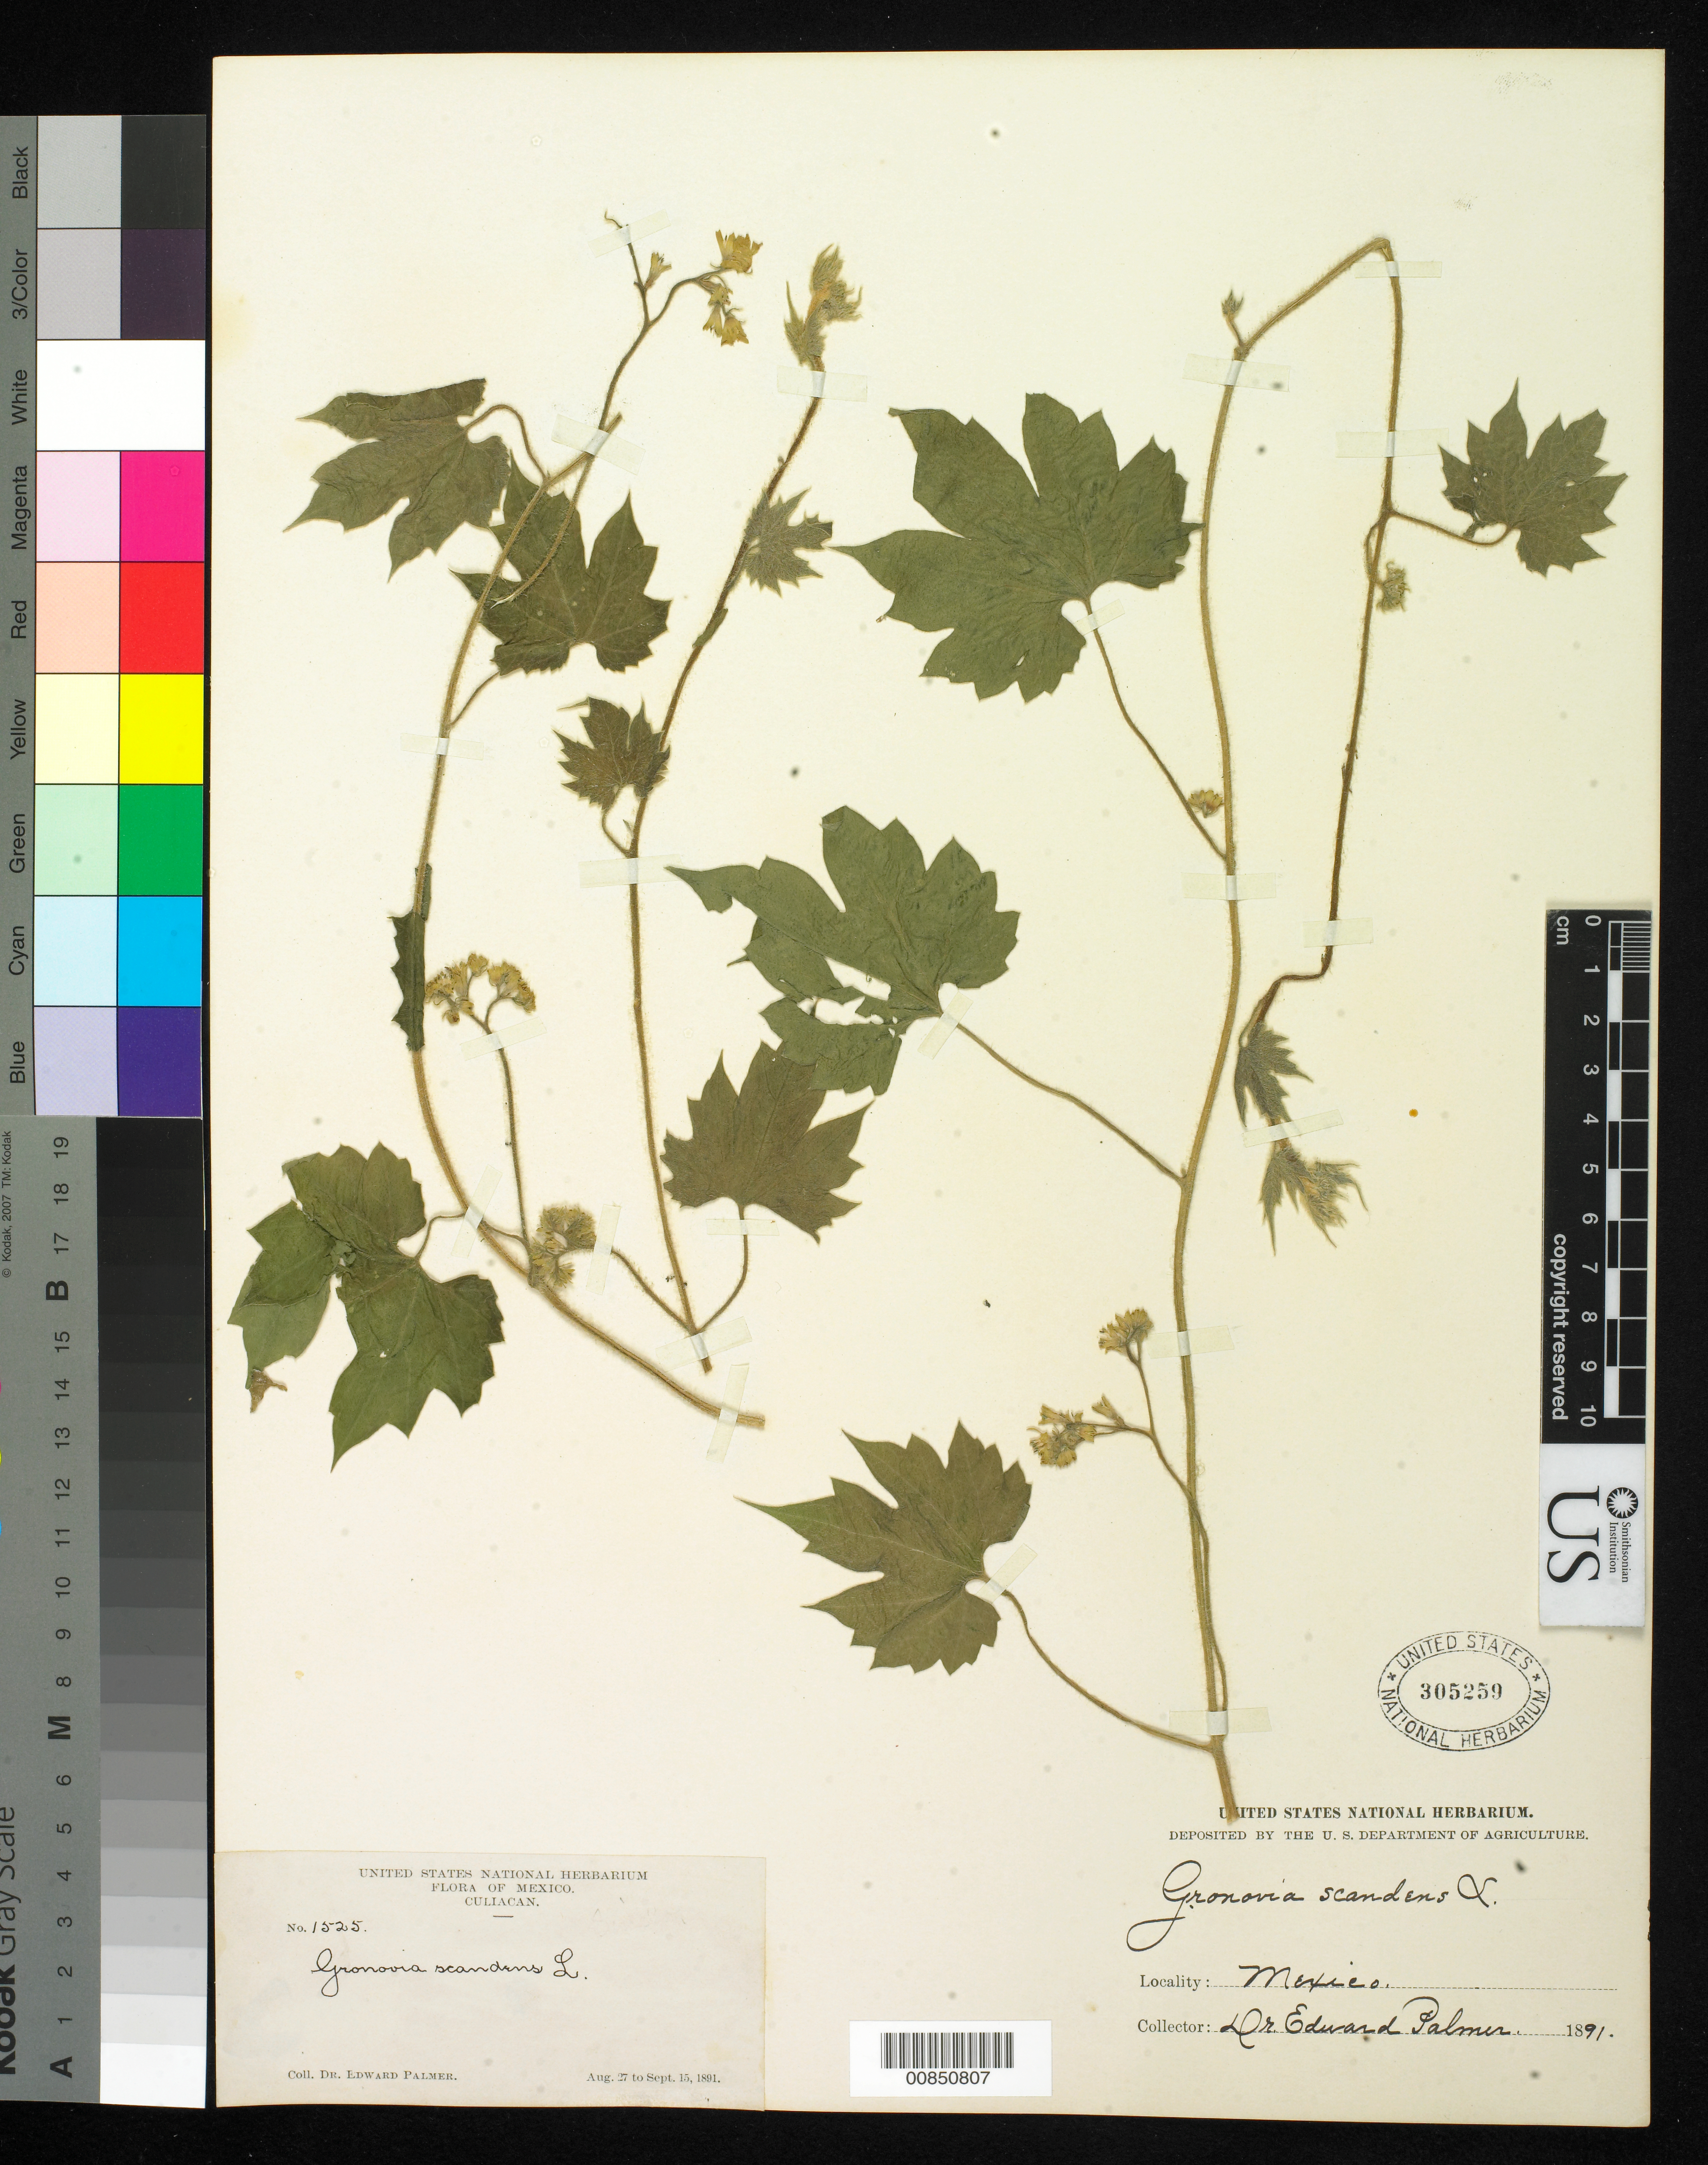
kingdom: Plantae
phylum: Tracheophyta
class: Magnoliopsida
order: Cornales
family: Loasaceae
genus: Gronovia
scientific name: Gronovia scandens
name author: L.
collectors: E. Palmer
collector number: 1525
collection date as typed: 27 Aug 1891 to 15 Sep 1891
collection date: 1891-08-27/1891-09-15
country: Mexico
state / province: Sinaloa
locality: Culiacan, Sinaloa.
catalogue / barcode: US 305259